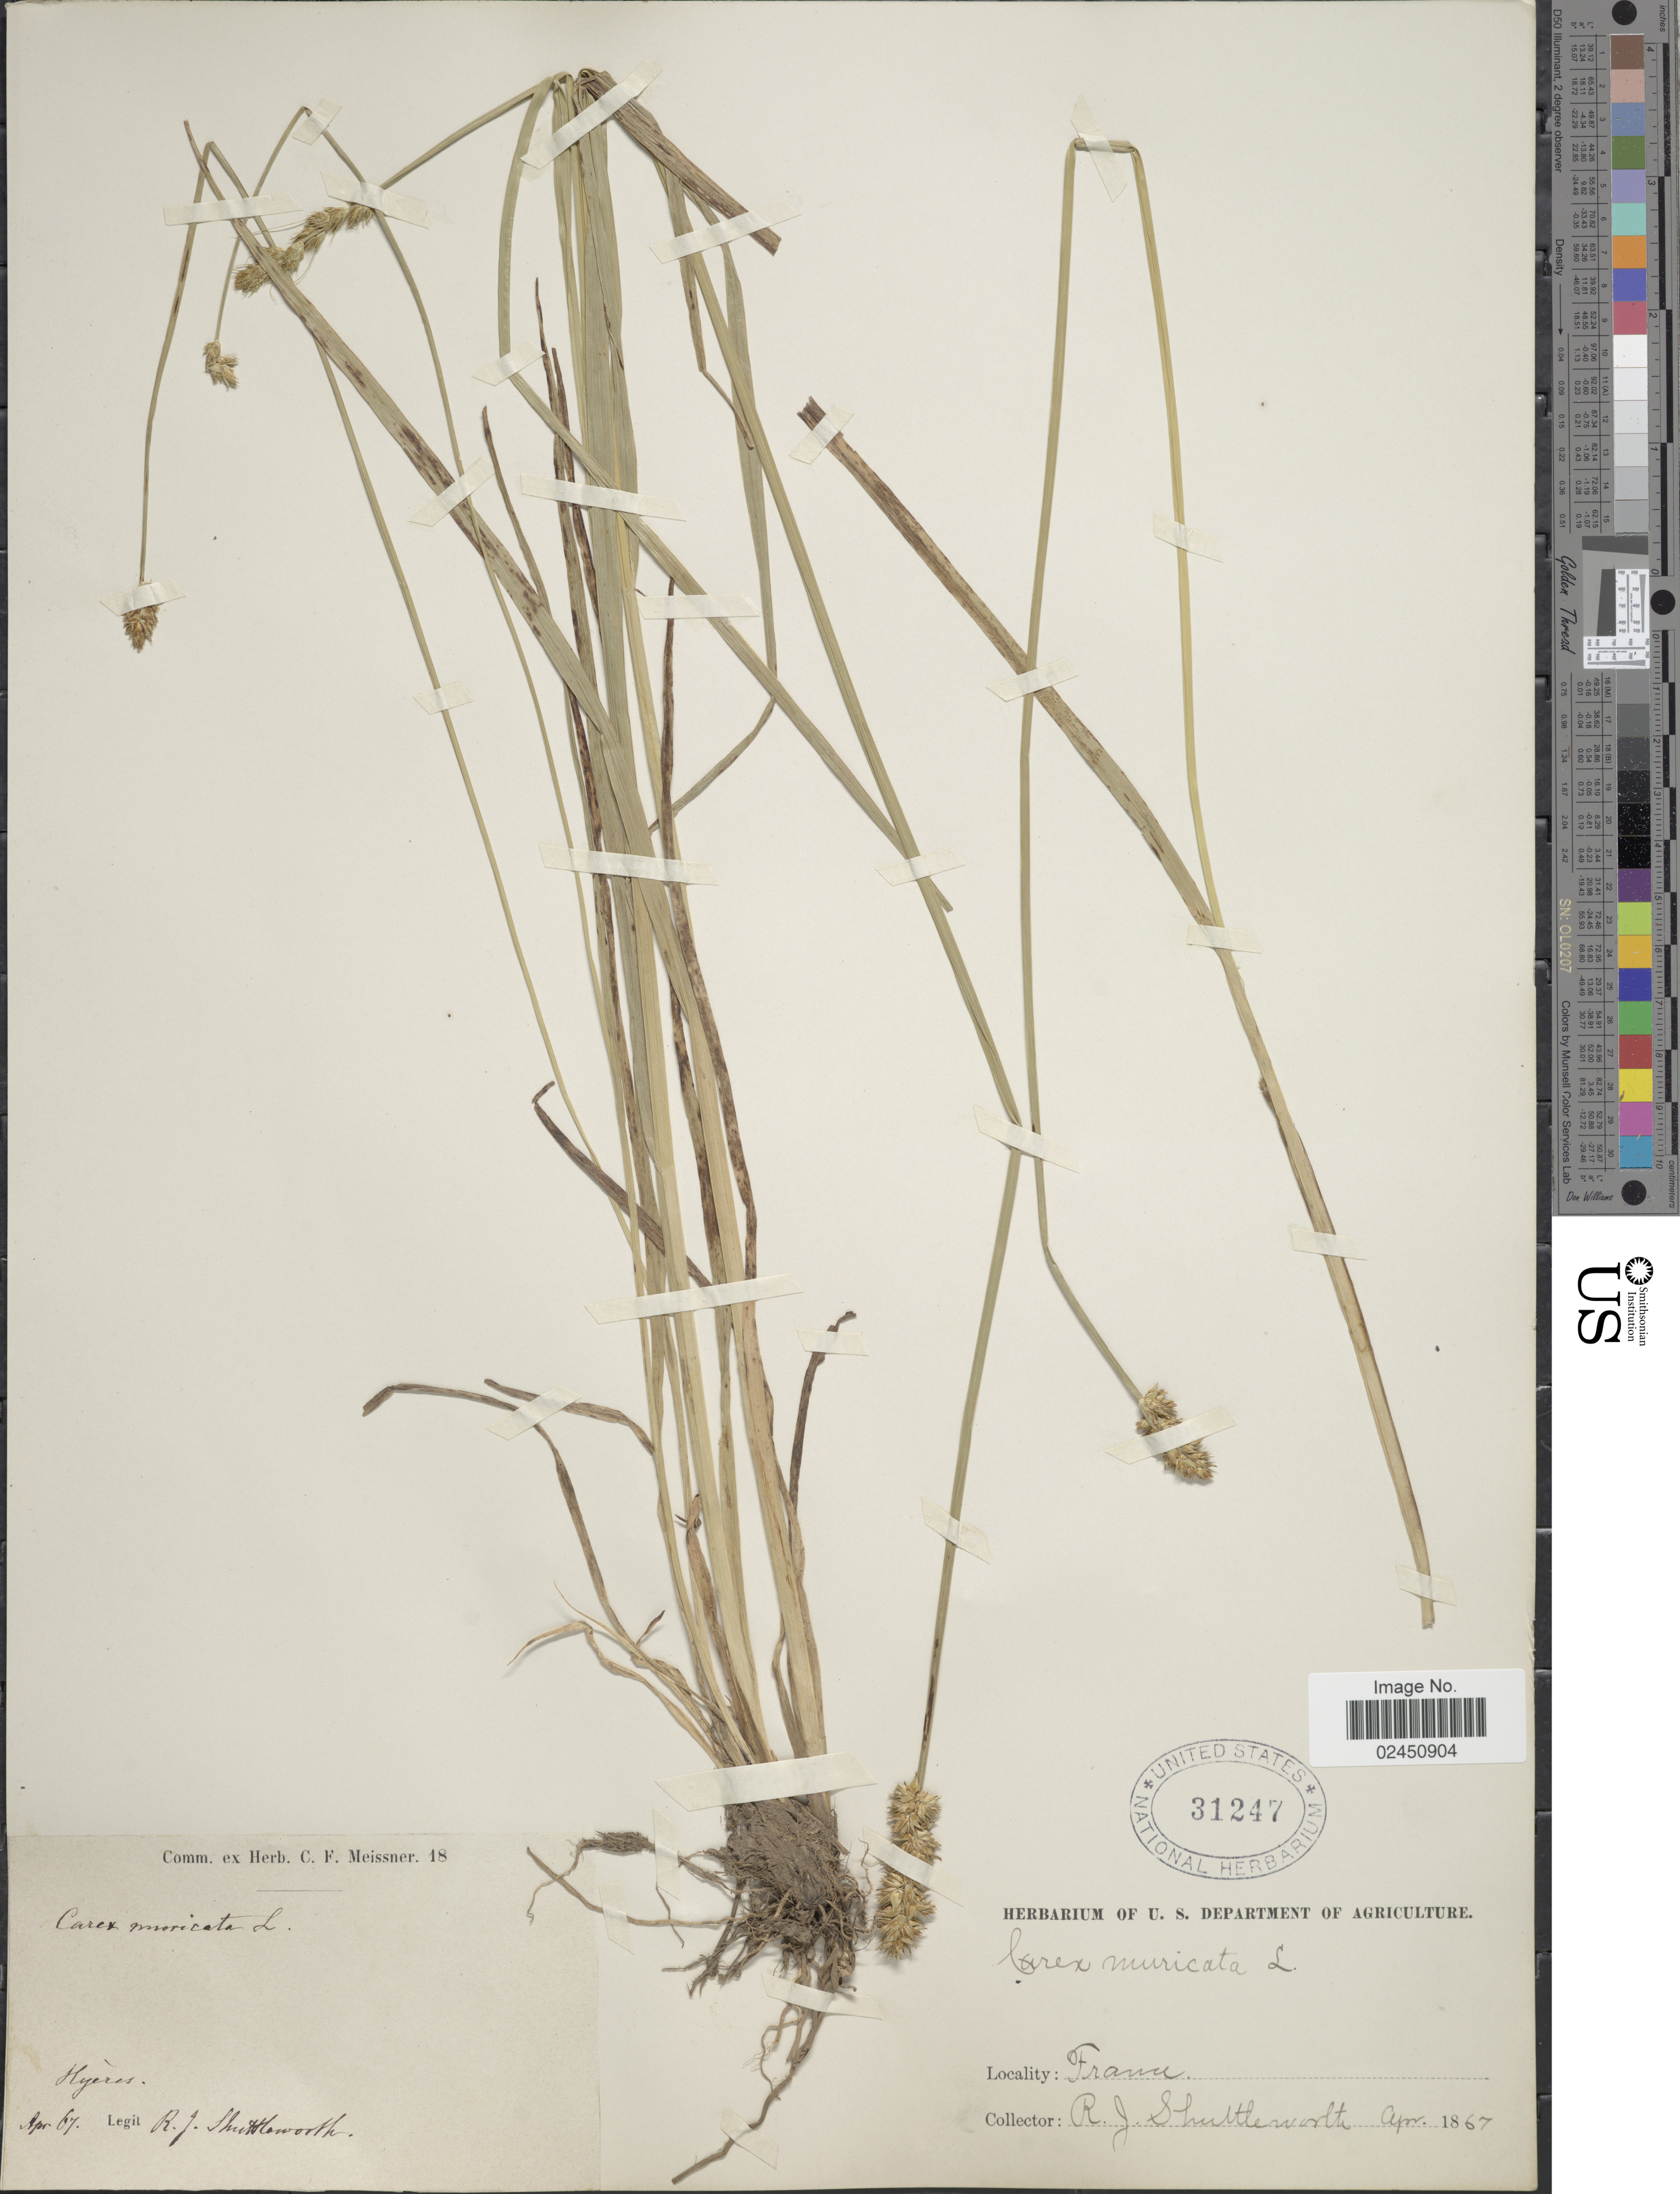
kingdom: Plantae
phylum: Tracheophyta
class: Liliopsida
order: Poales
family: Cyperaceae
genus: Carex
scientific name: Carex muricata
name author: L.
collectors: R. Shuttleworth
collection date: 1867-04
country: France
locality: Hyeres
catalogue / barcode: US 31247